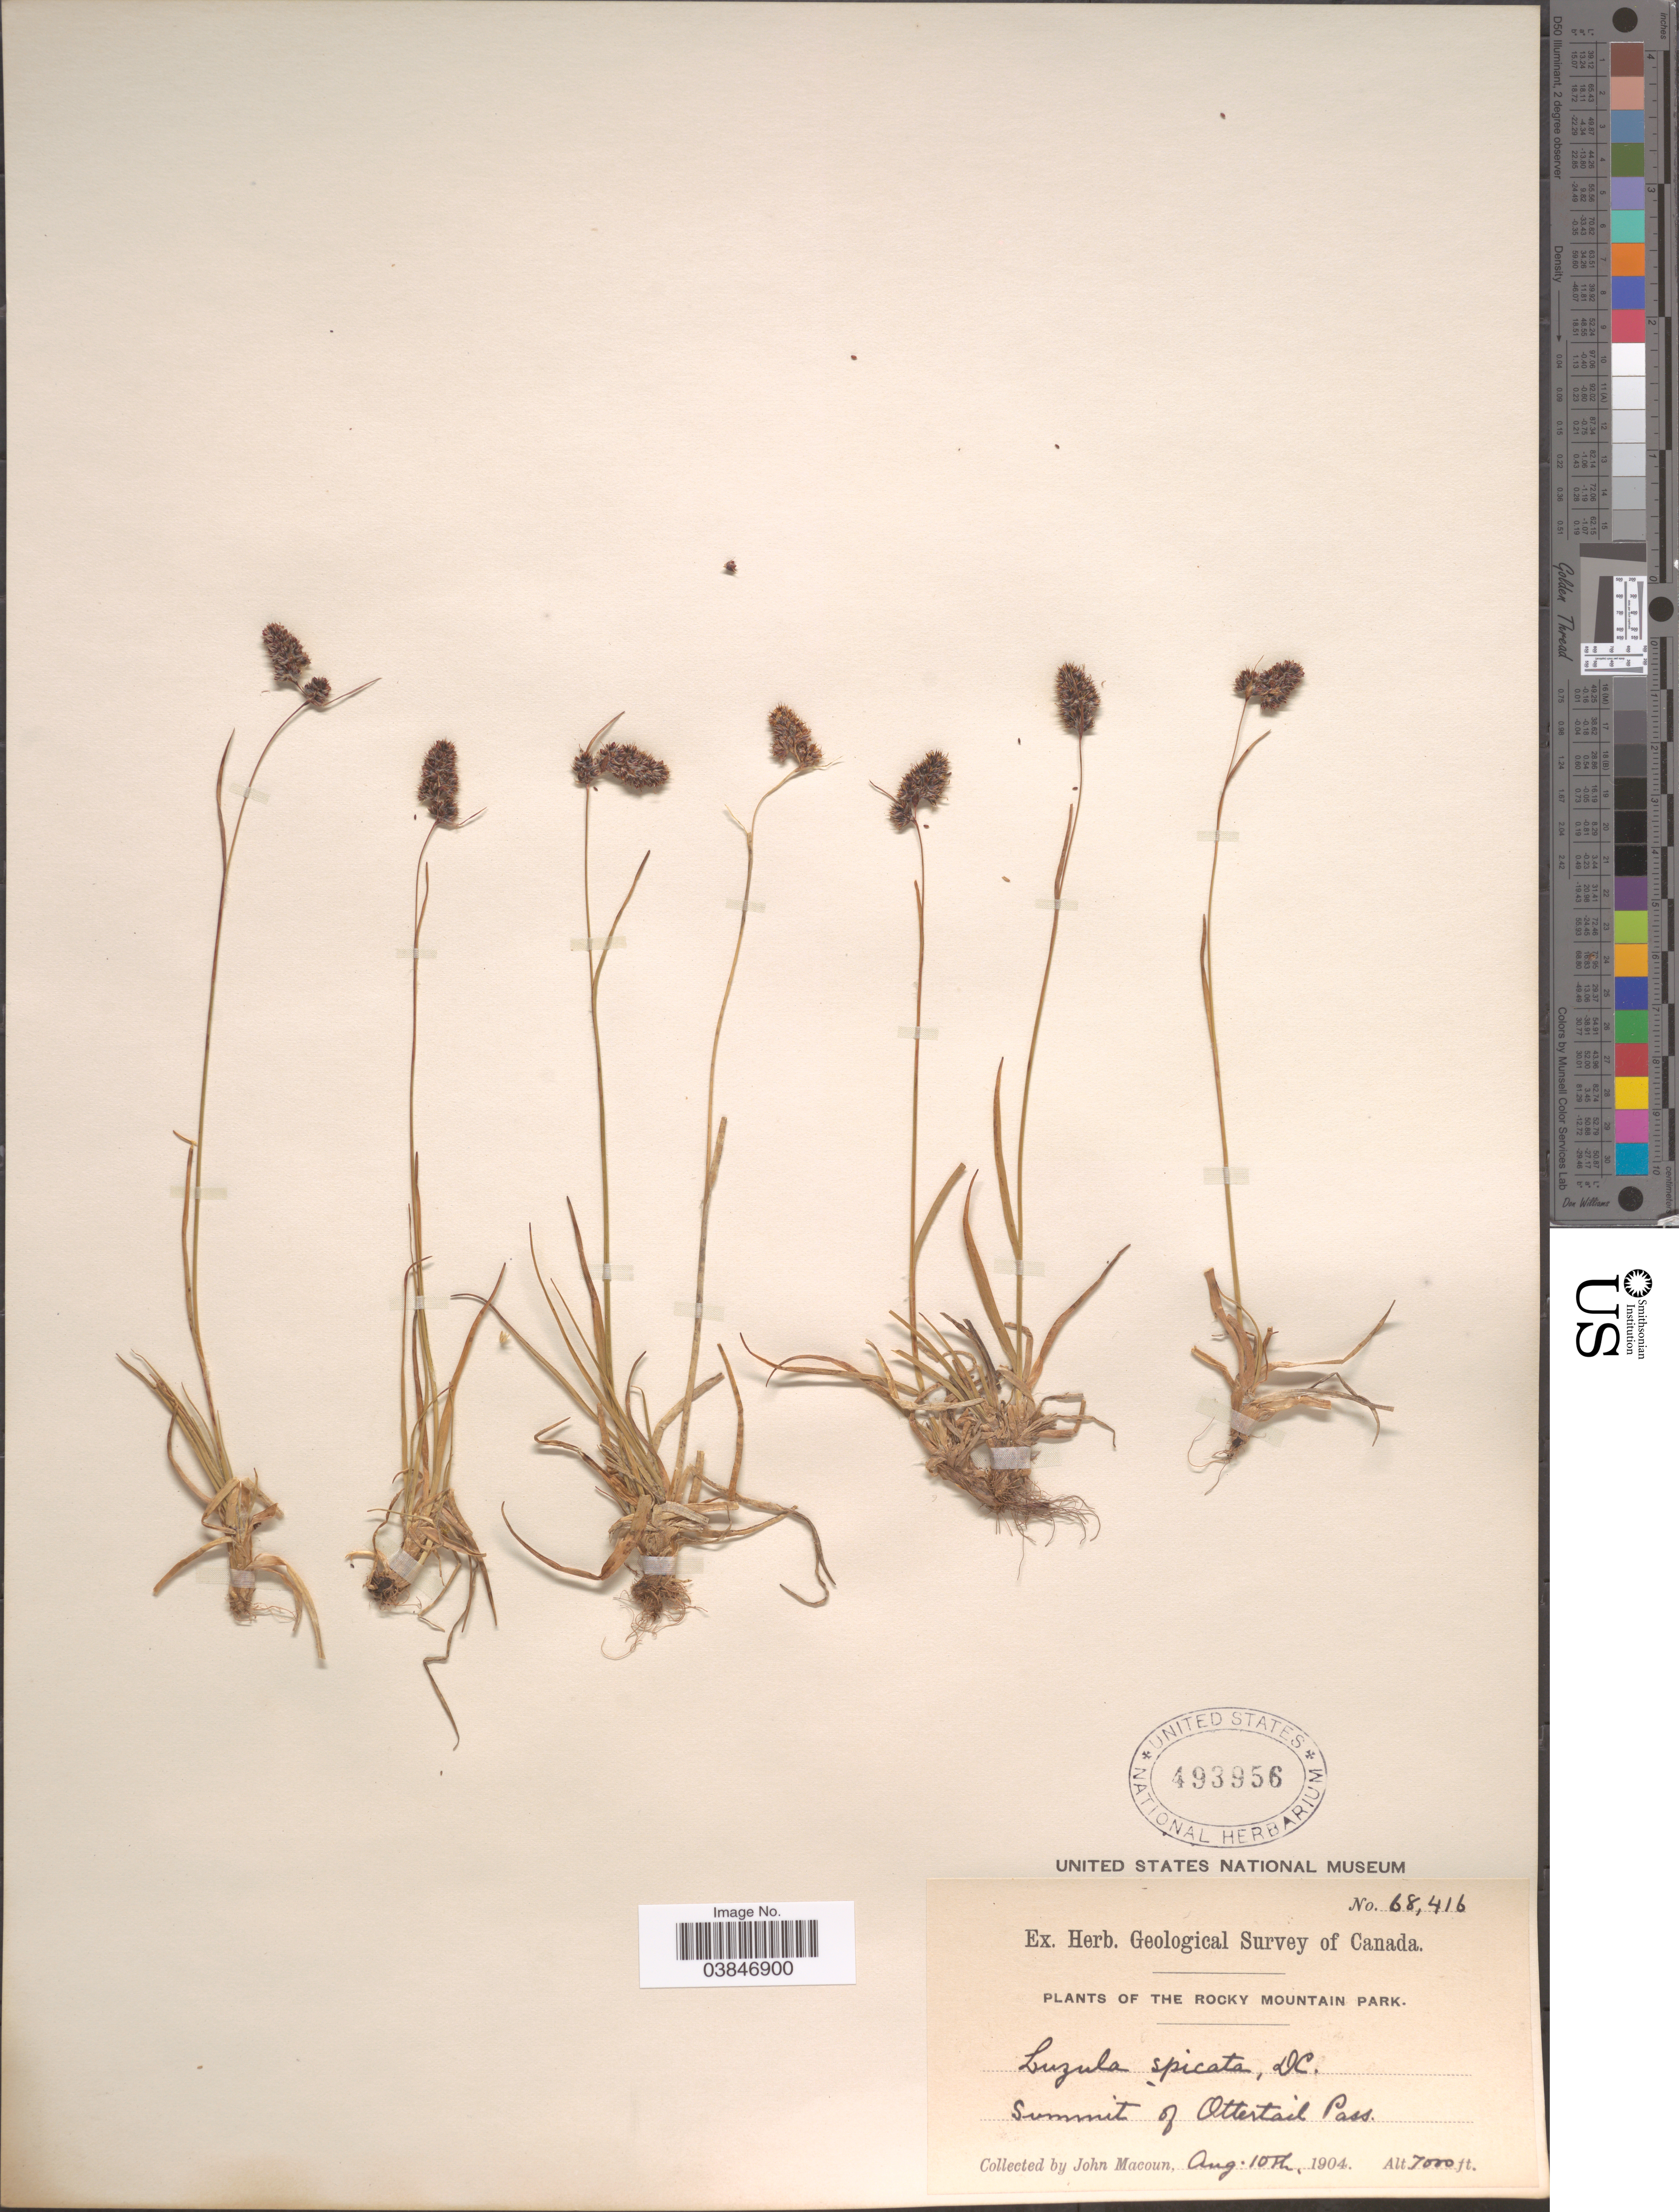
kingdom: Plantae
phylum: Tracheophyta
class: Liliopsida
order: Poales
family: Juncaceae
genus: Luzula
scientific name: Luzula spicata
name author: (L.) DC.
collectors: J. Macoun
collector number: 68416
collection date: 1904-08-10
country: Canada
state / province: British Columbia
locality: The Rocky Mountain Park. Summit of Ottertail Pass.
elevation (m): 2134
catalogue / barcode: US 493956